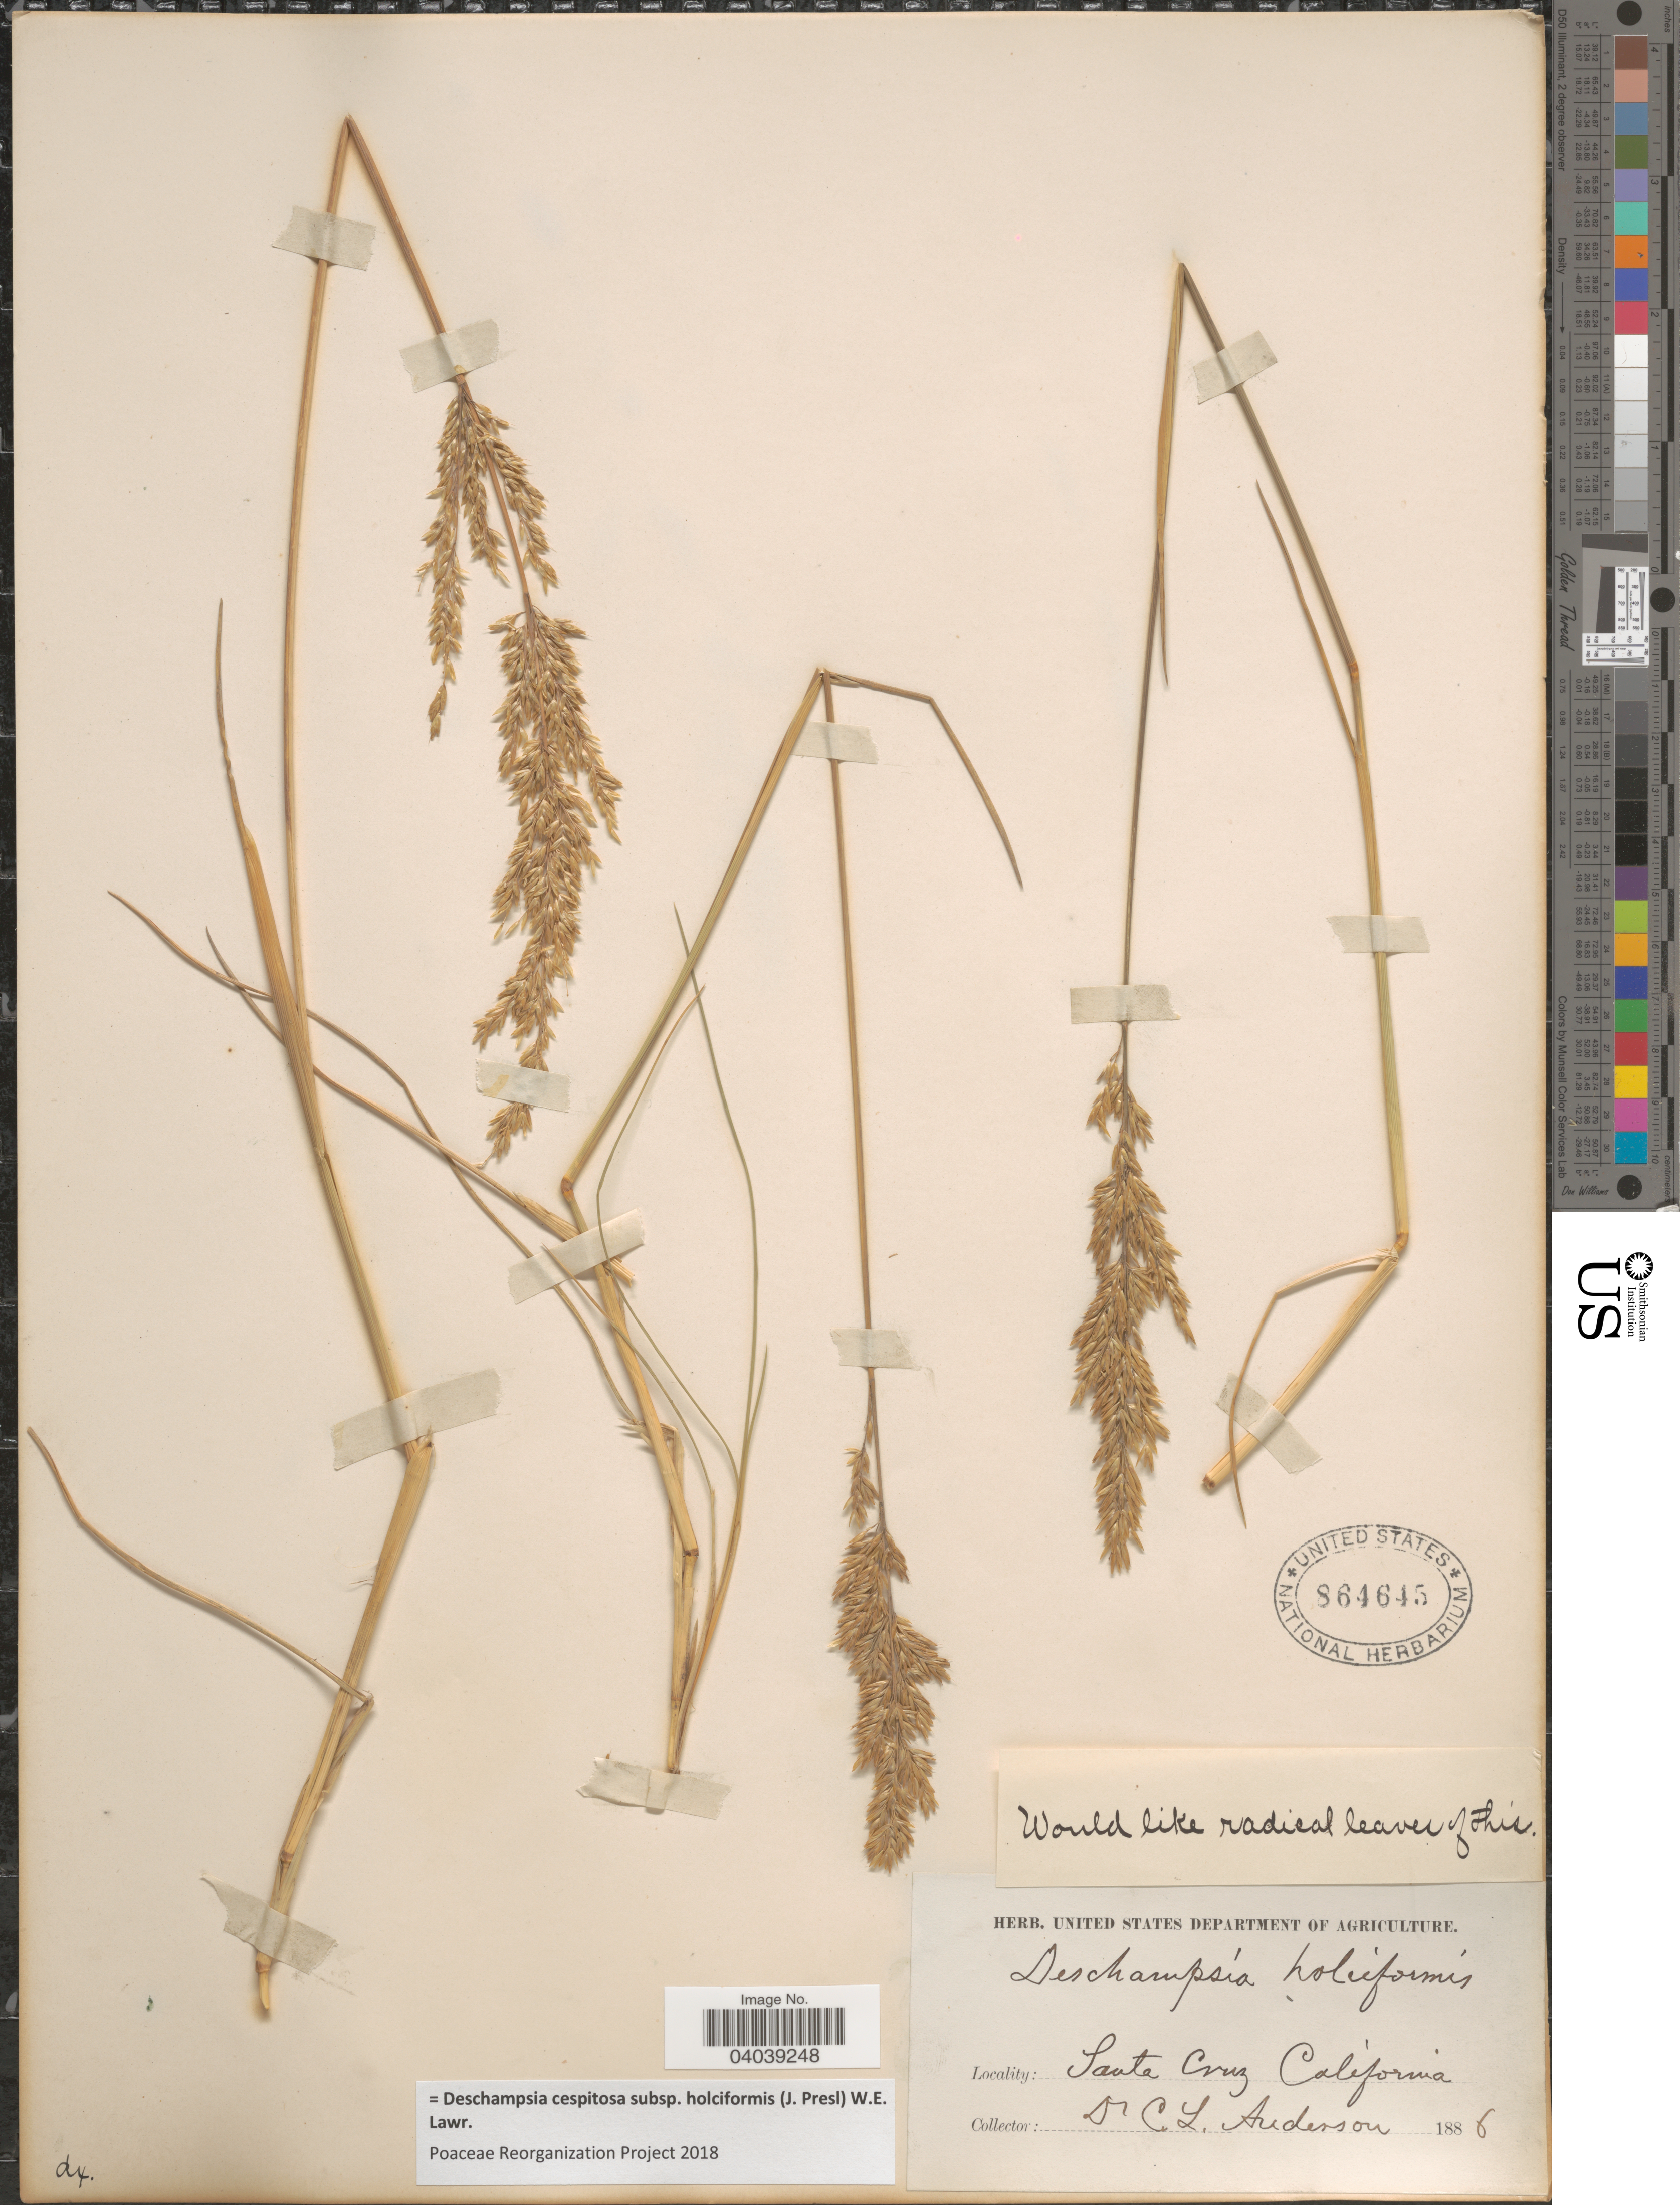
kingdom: Plantae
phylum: Tracheophyta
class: Liliopsida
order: Poales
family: Poaceae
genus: Deschampsia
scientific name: Deschampsia cespitosa subsp. holciformis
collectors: C. L. Anderson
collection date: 1886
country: United States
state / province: California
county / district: Santa Cruz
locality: Santa Cruz.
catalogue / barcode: US 864645